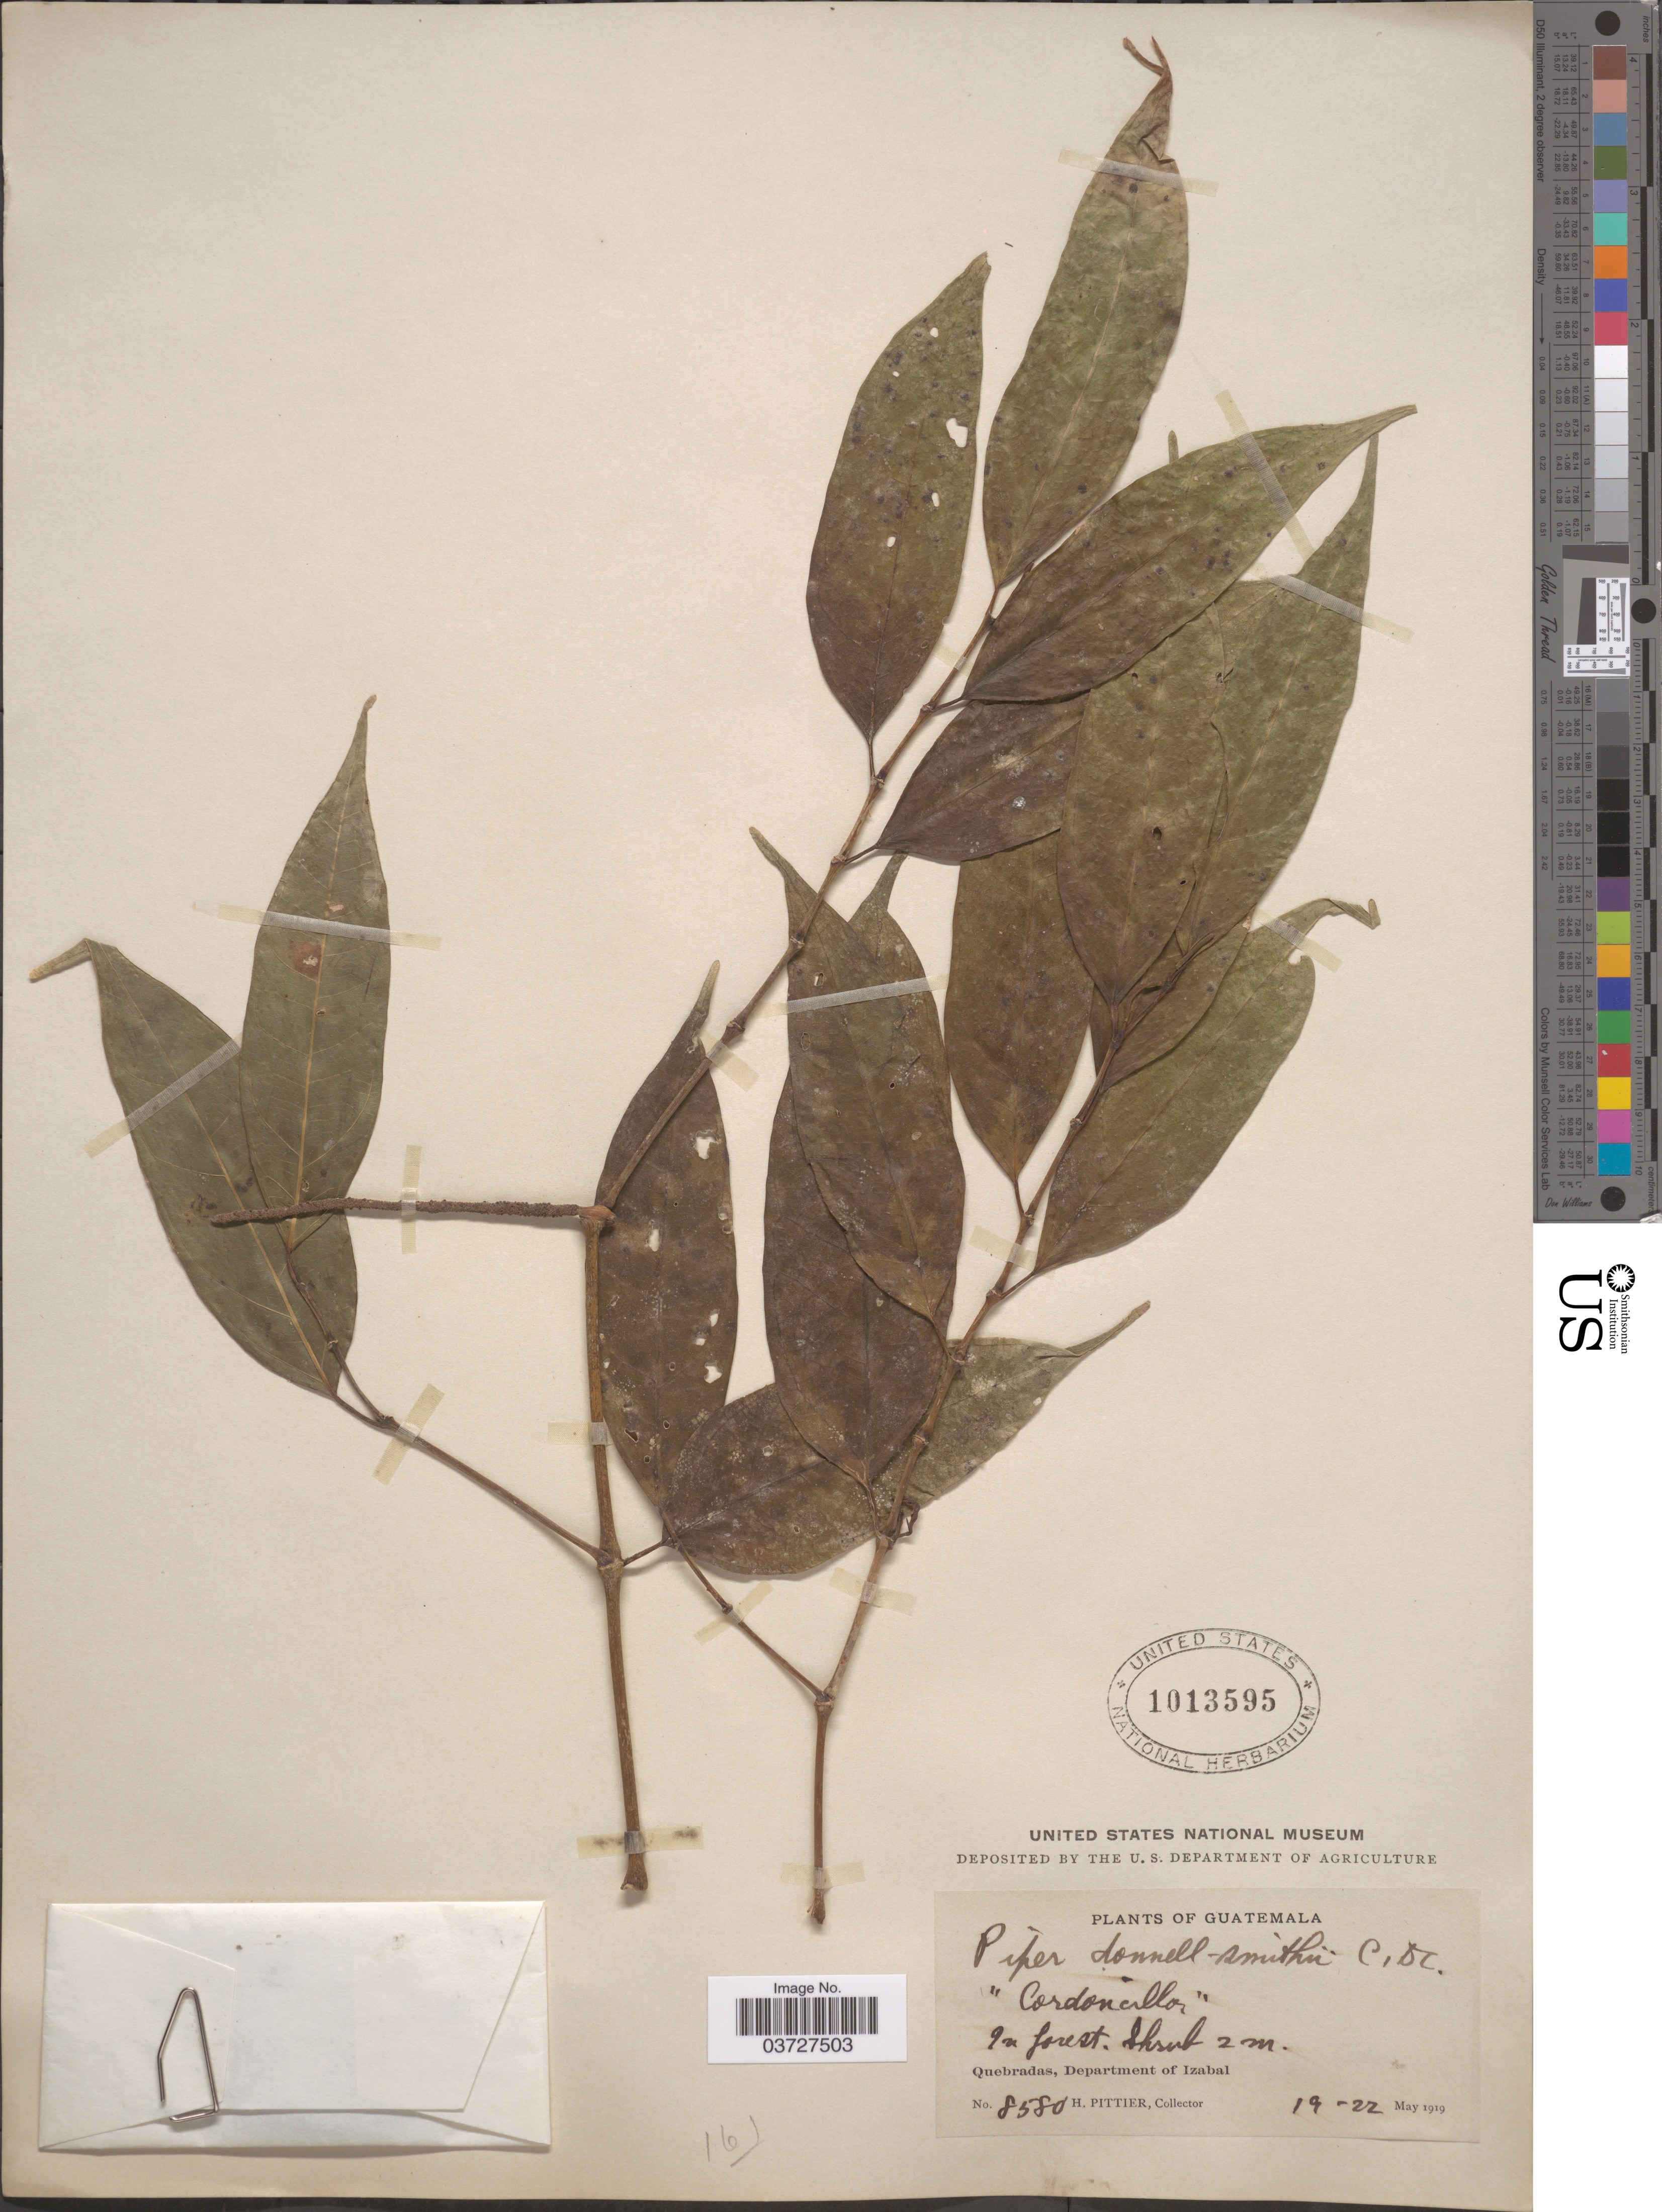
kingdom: Plantae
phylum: Tracheophyta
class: Magnoliopsida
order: Piperales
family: Piperaceae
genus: Piper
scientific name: Piper donnell-smithii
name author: C. DC.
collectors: H. F. Pittier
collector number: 8580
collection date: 1919-05-19/1919-05-22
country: Guatemala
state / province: Izabal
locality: Quebradas, Department of Izabal.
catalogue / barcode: US 1013595